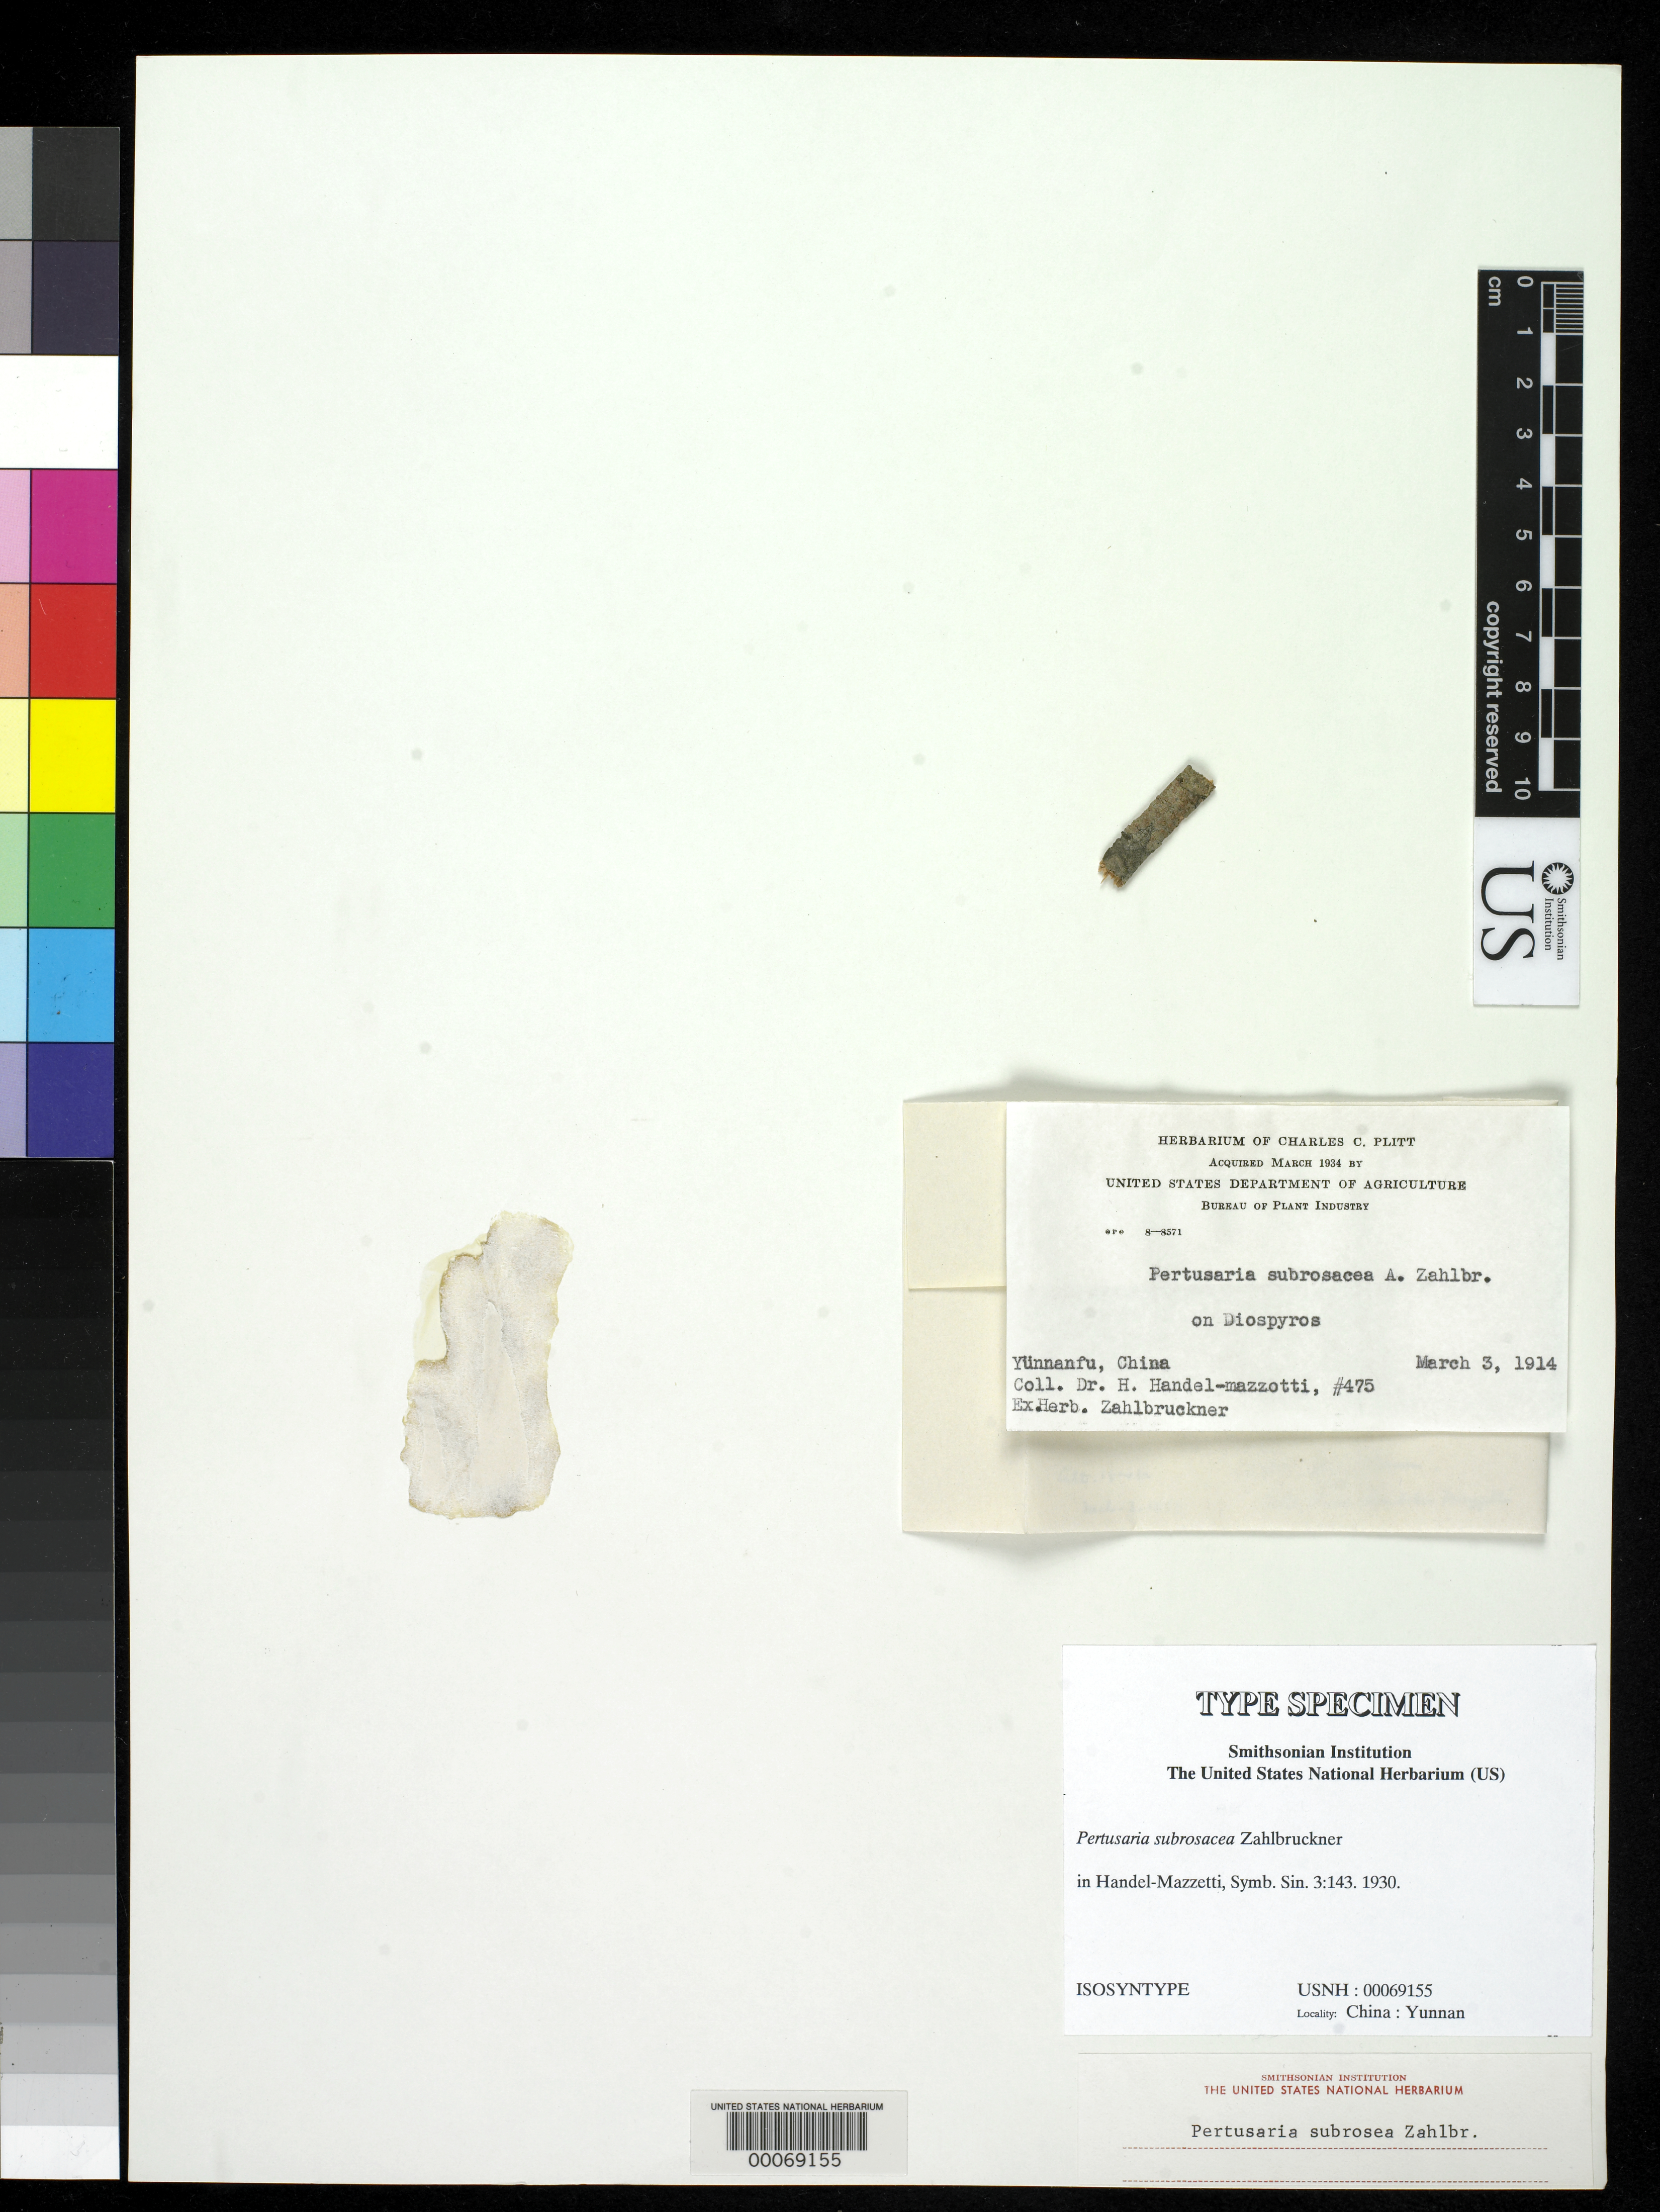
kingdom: Fungi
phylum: Ascomycota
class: Lecanoromycetes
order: Pertusariales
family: Pertusariaceae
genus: Pertusaria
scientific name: Pertusaria subrosacea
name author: Zahlbr. in Hand.-Mazz.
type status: Isosyntype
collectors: H. Handel-Mazzetti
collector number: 475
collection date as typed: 09 Mar 1914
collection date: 1914-03-09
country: China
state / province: Yunnan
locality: Prope vicum Joschuitang ad septentr. urbis Yunnanfu. [Near village of Joschuitang to the N of the city of Yunnanfu.]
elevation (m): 1800